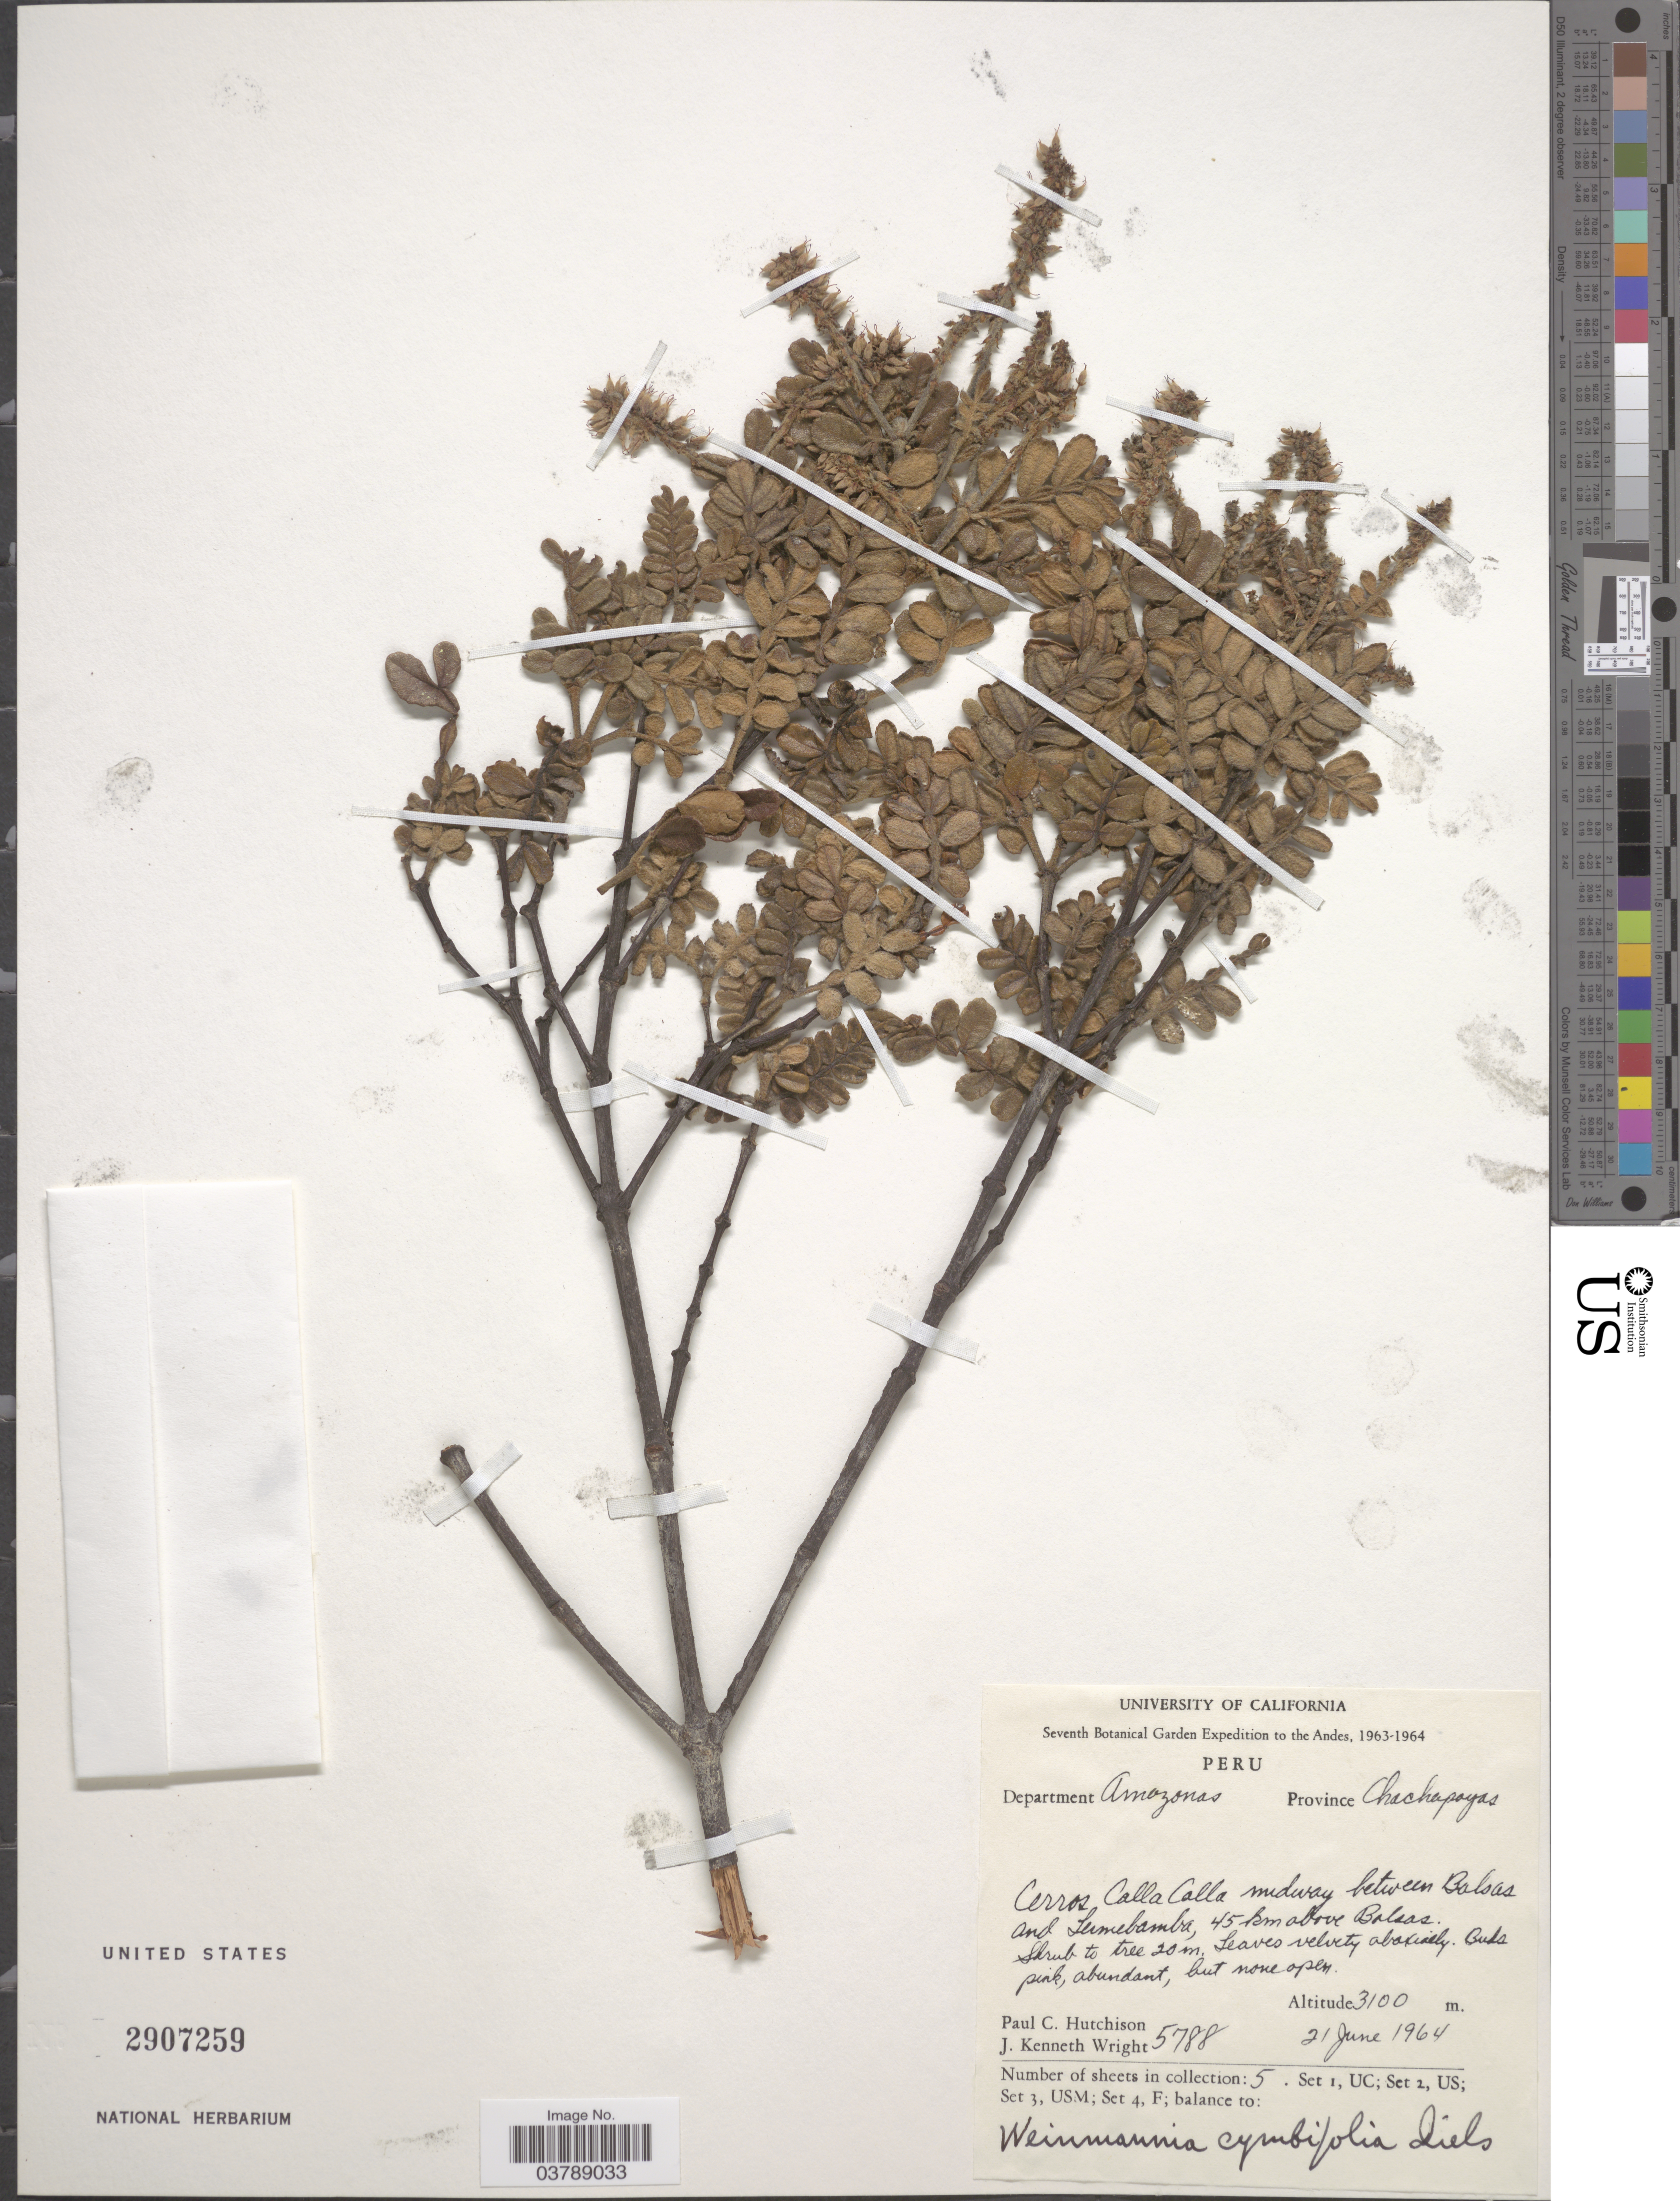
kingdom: Plantae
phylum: Tracheophyta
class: Magnoliopsida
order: Oxalidales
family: Cunoniaceae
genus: Weinmannia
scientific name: Weinmannia cymbifolia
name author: Diels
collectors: P. C. Hutchison & J. K. Wright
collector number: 5788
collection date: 1964-06-21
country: Peru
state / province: Amazonas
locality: The Andes. Department Amazonas. Province Chachapoyas. Cerros Calla Calla midway between Balsas and Leimebamba, 45km above Balsas.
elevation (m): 3100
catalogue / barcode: US 2907259